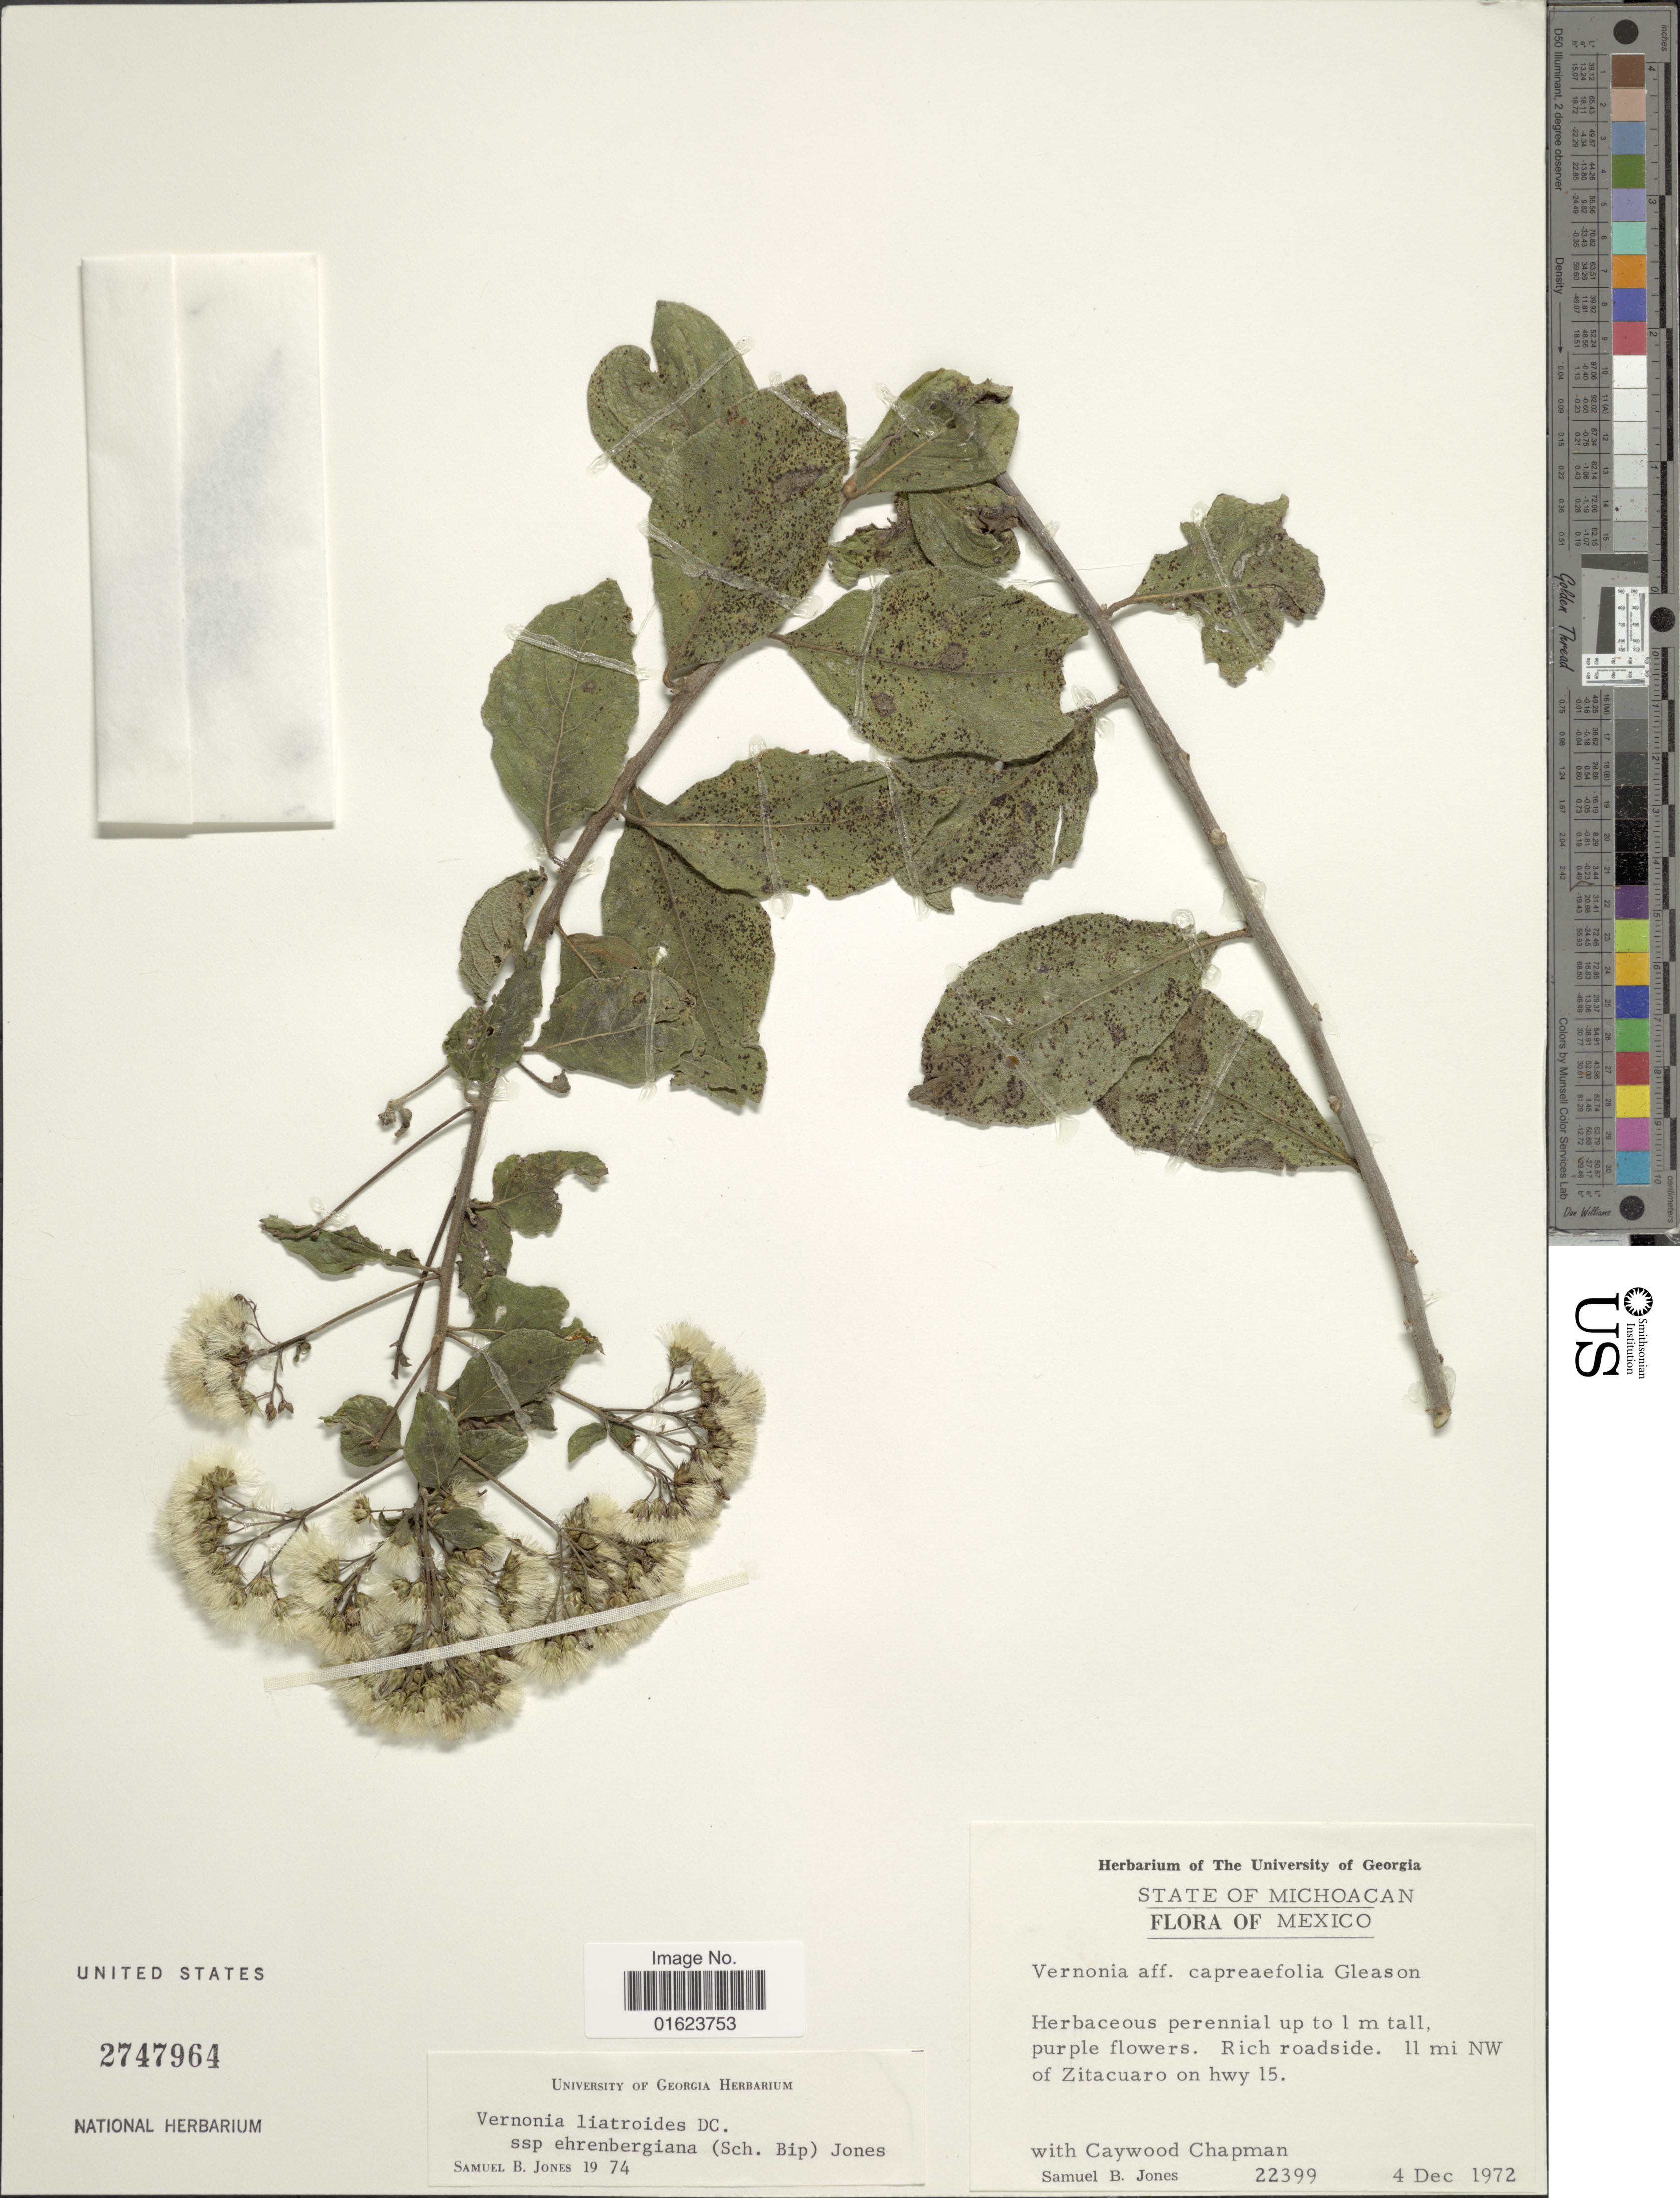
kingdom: Plantae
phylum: Tracheophyta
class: Magnoliopsida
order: Asterales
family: Asteraceae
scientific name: Vickianthus liatroides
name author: (DC.) H. Rob.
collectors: S. B. Jones & C. Chapman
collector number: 22399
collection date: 1972-12-04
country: Mexico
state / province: Michoacán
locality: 11 mi. NW of Zitacuaro on Hwy 15.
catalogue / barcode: US 2747964